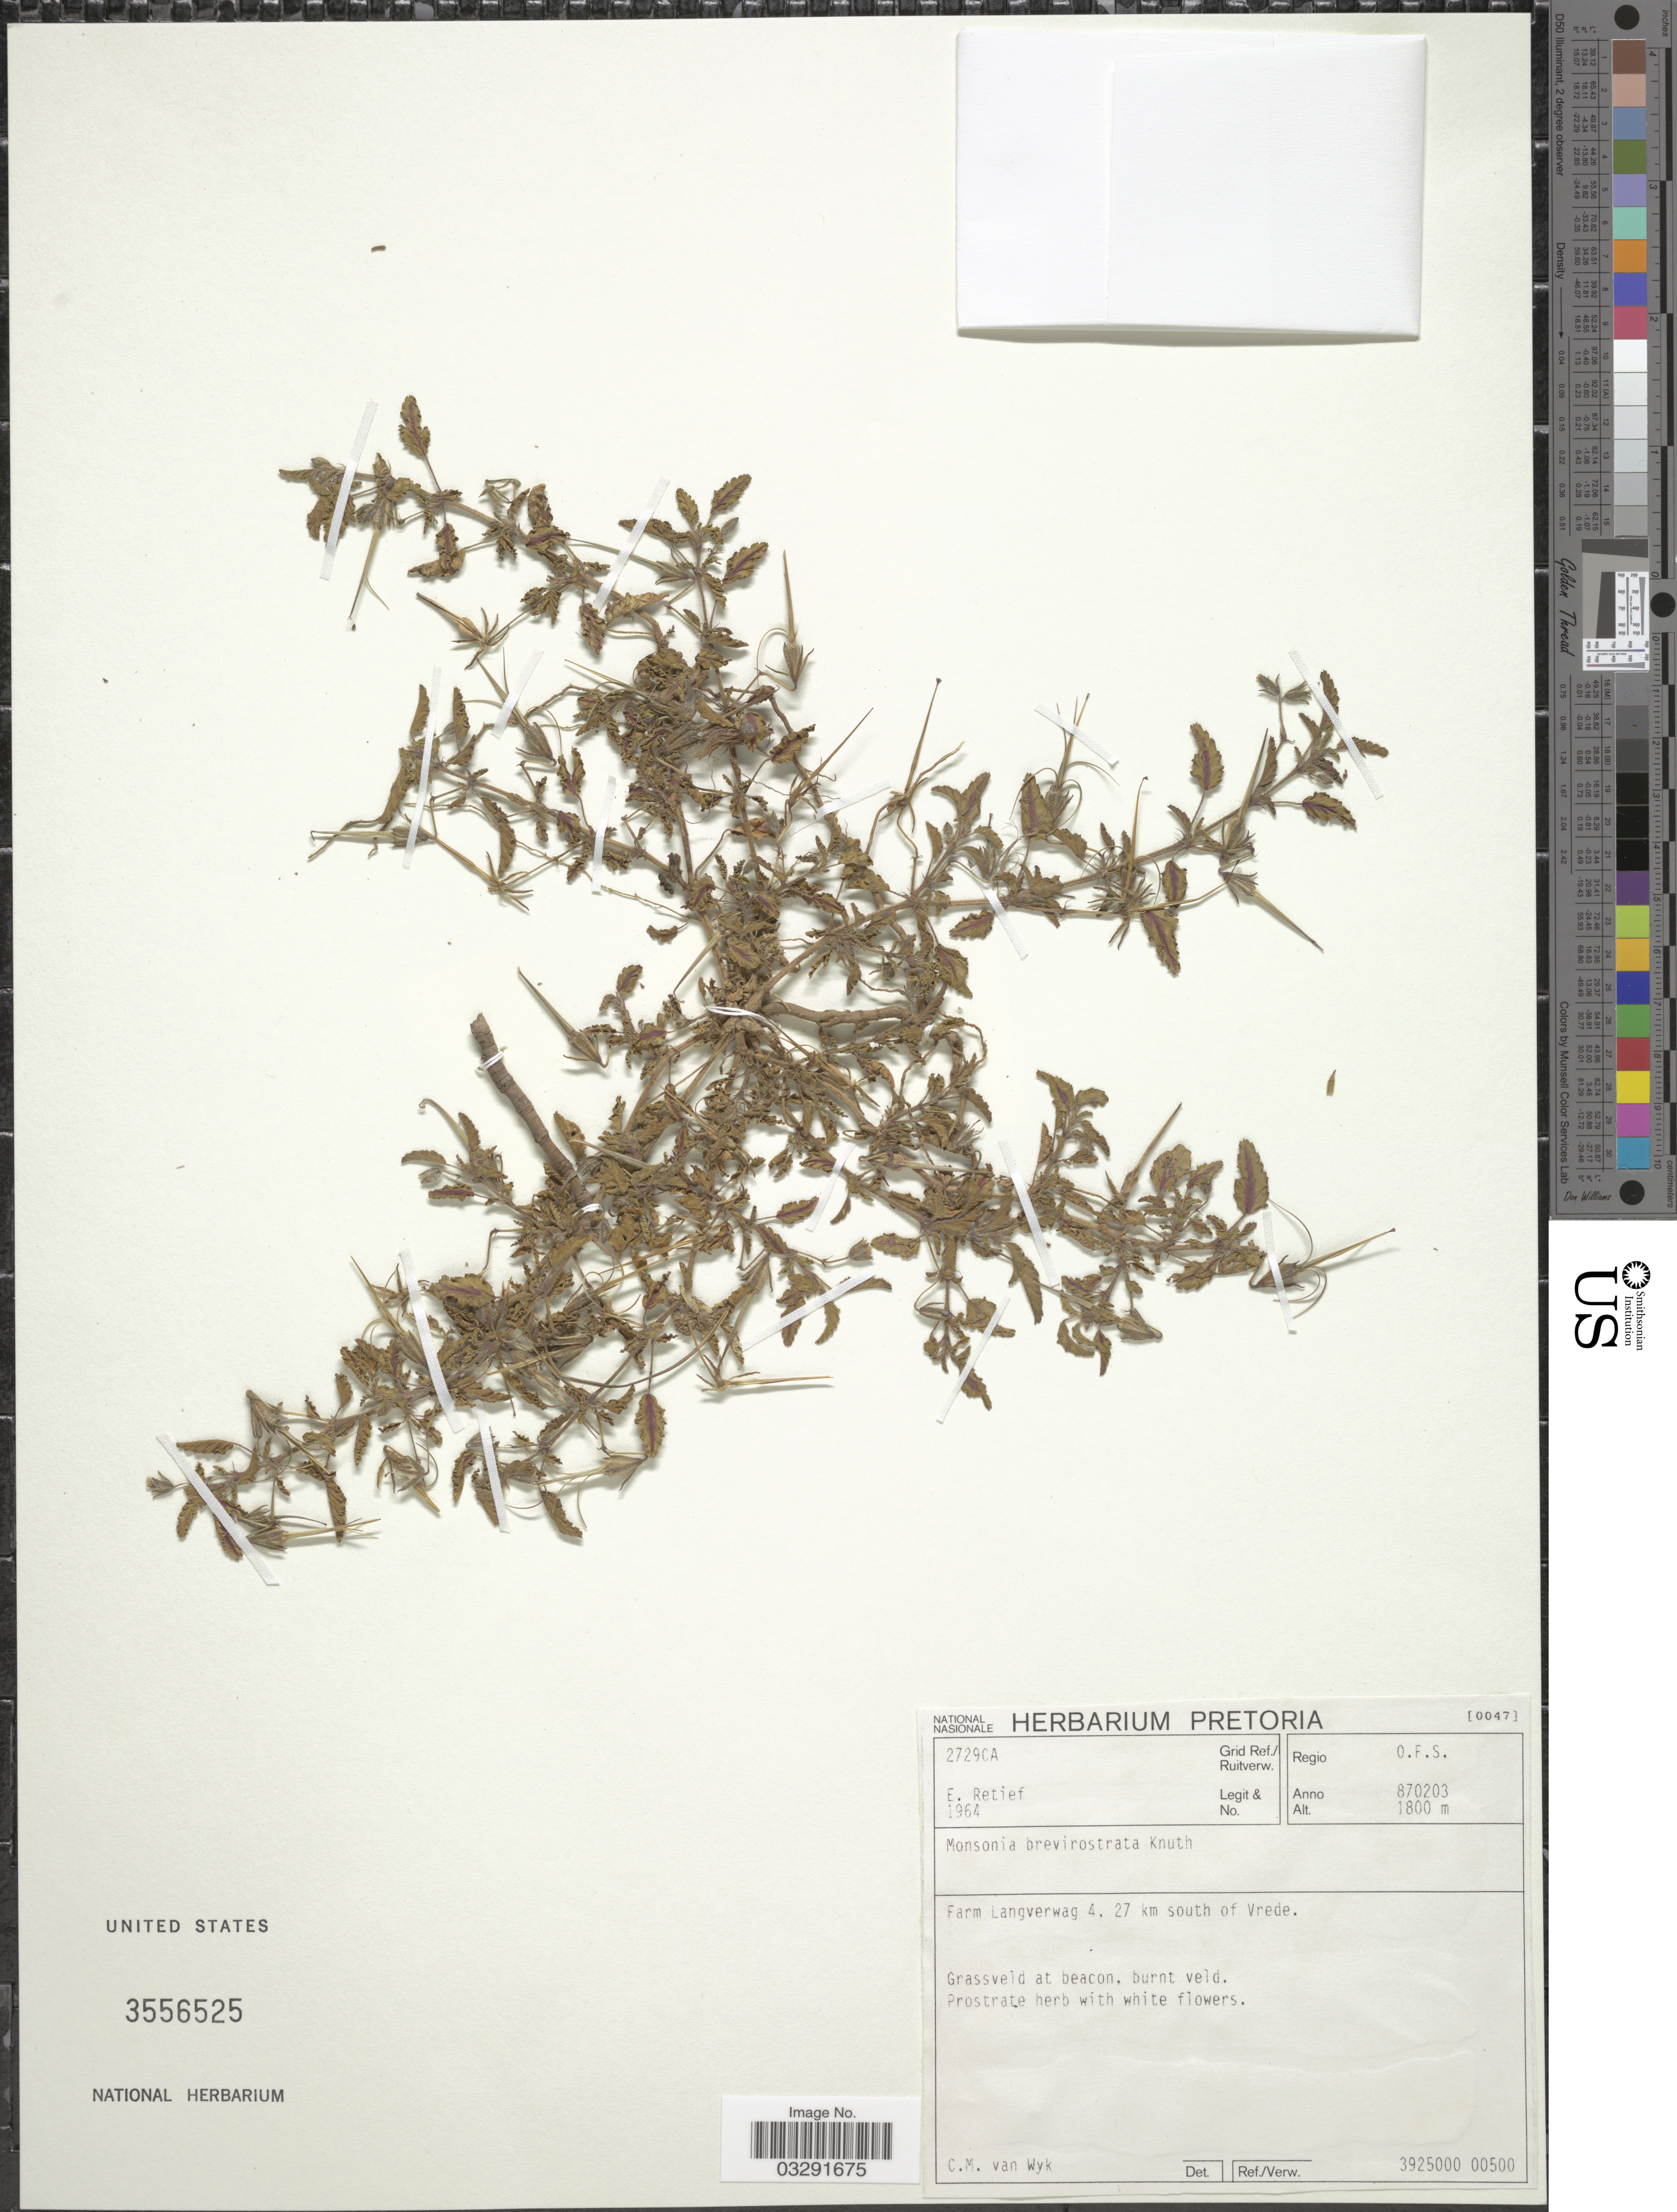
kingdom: Plantae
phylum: Tracheophyta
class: Magnoliopsida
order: Geraniales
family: Geraniaceae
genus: Monsonia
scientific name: Monsonia brevirostrata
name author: R. Knuth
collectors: E. Retief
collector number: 1964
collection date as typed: Transcribed d/m/y: 3/2/87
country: South Africa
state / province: Free State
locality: Grid Ref./Ruitverw. 2729CA. Regio O.F.S. Farm Langverwag 4, 27 km south of Vrede.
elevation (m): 1800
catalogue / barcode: US 3556525